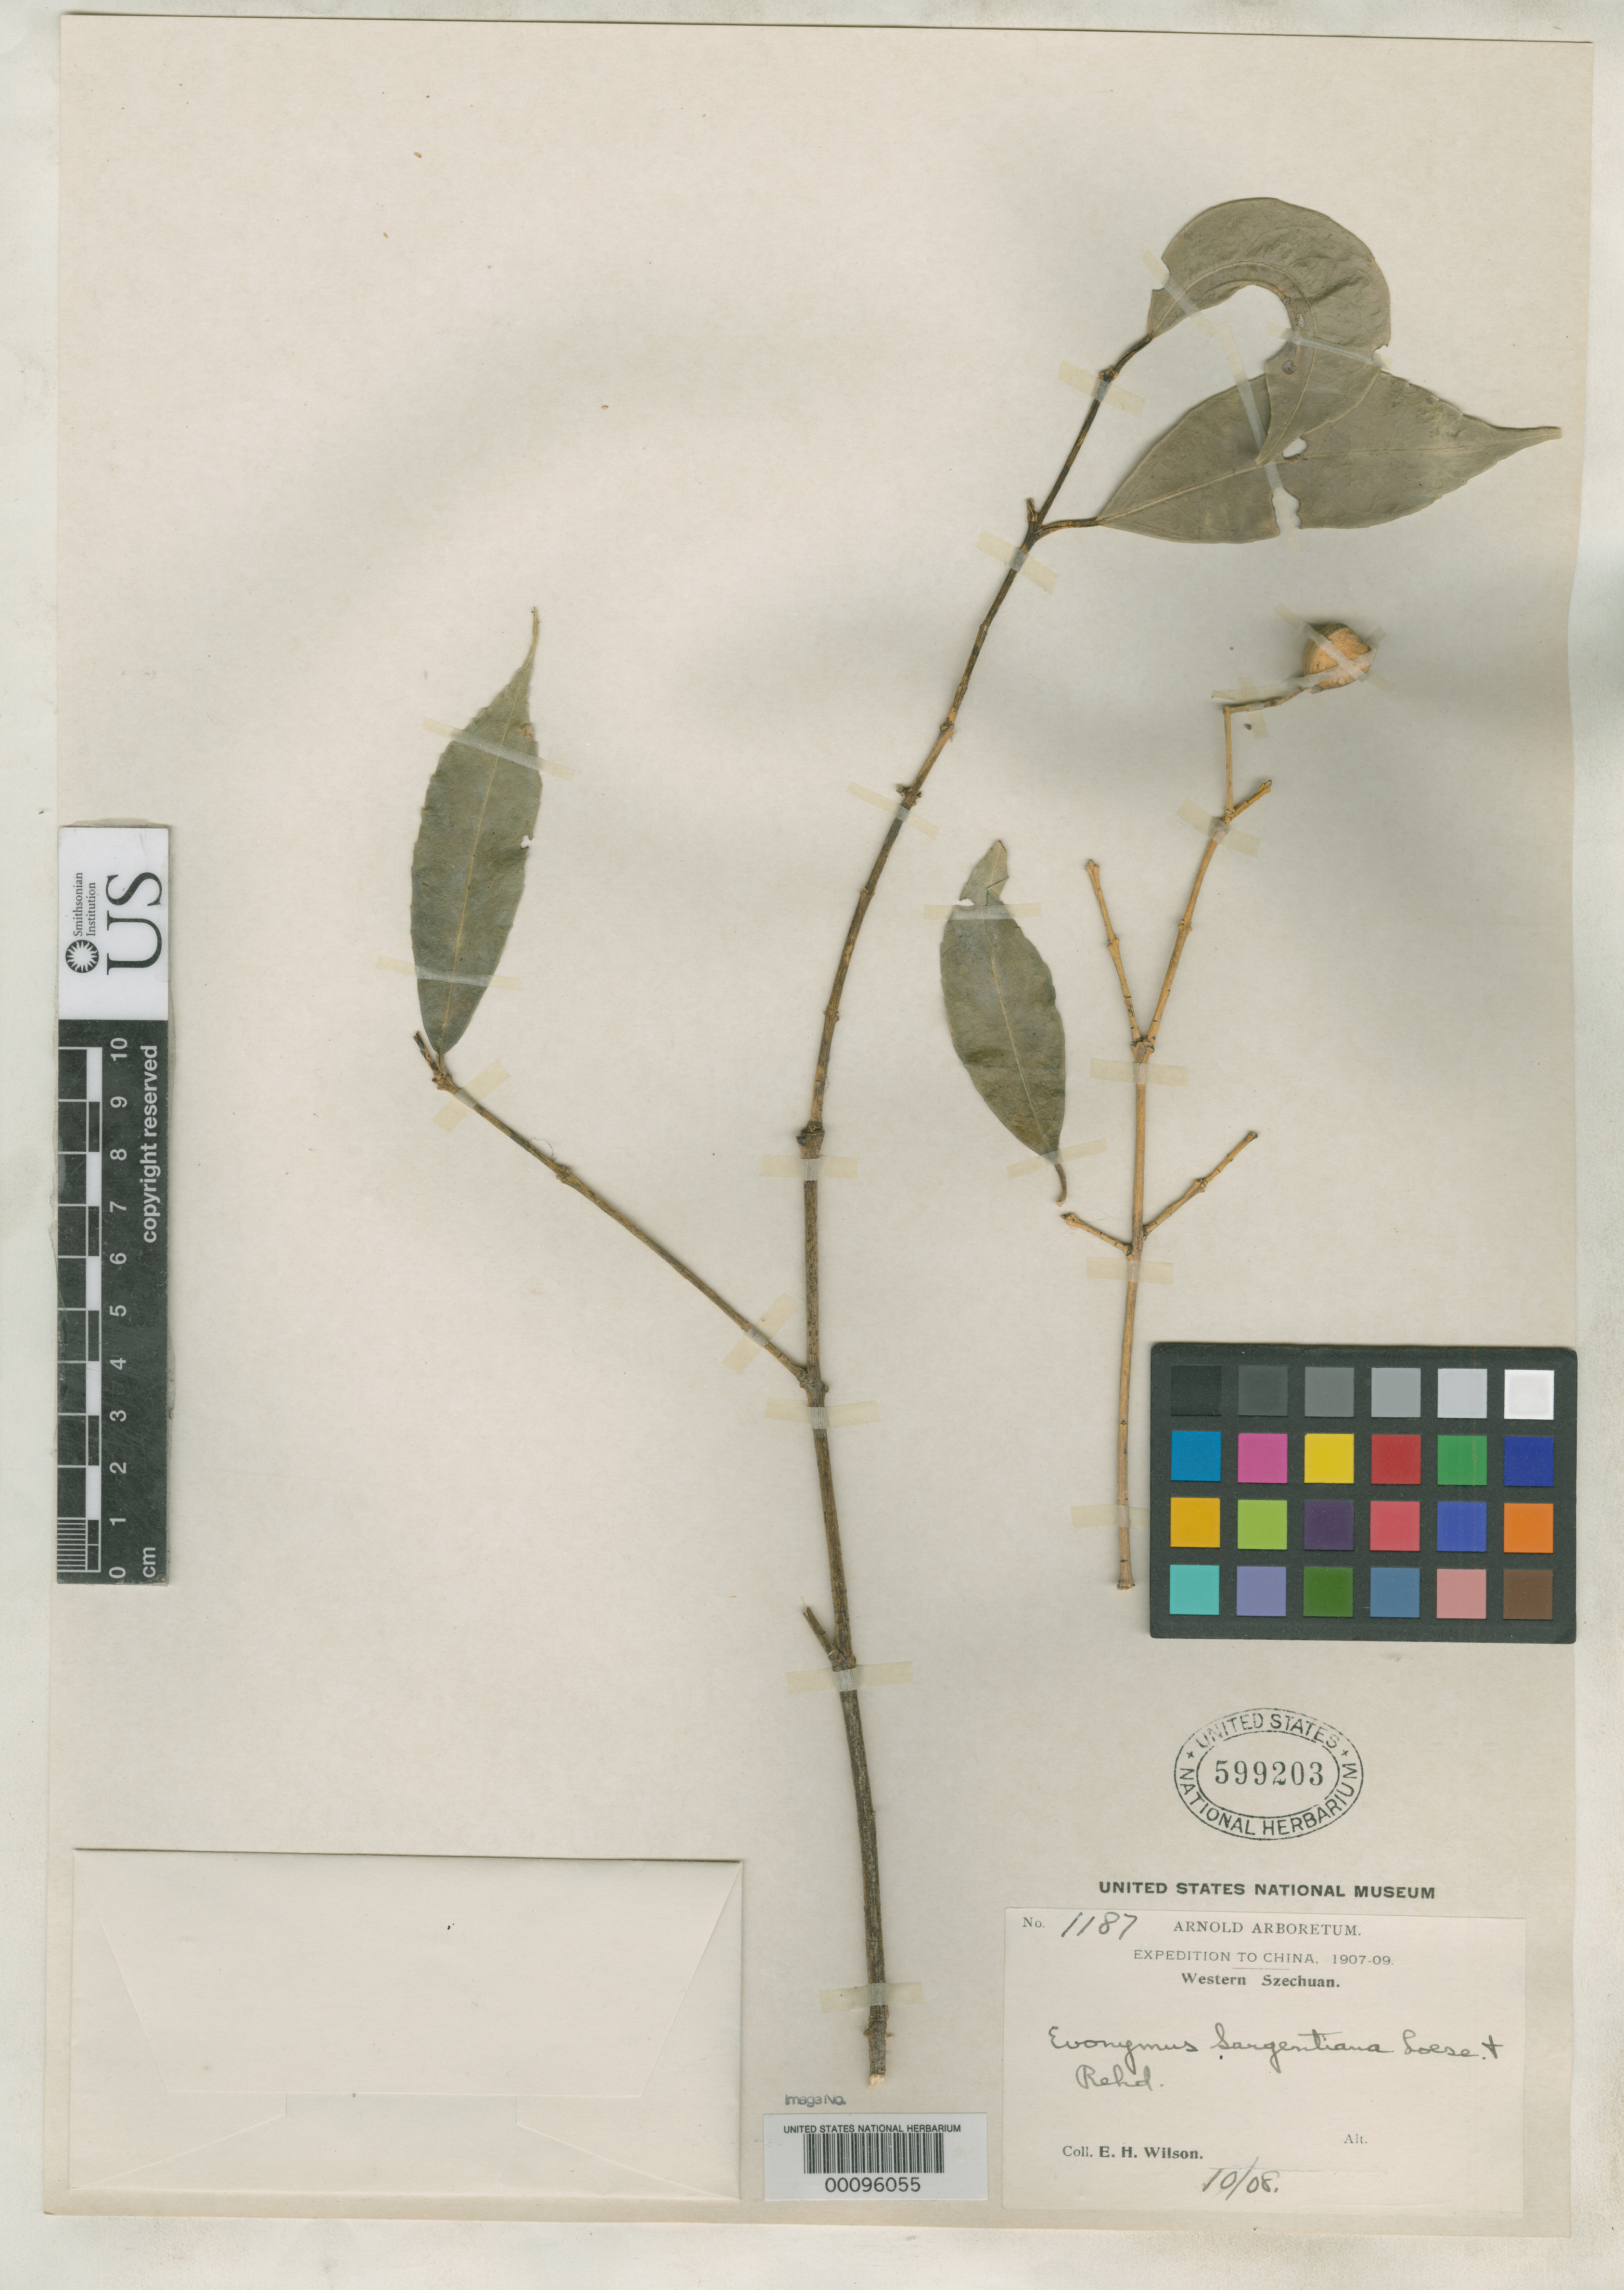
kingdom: Plantae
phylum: Tracheophyta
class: Magnoliopsida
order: Celastrales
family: Celastraceae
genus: Euonymus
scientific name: Euonymus sargentiana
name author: Loes. & Rehder in Sarg.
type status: Isotype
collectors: E. H. Wilson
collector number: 1187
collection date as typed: Oct 1908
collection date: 1908-10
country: China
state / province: Sichuan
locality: Wa-shan.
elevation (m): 1300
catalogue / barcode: US 599203